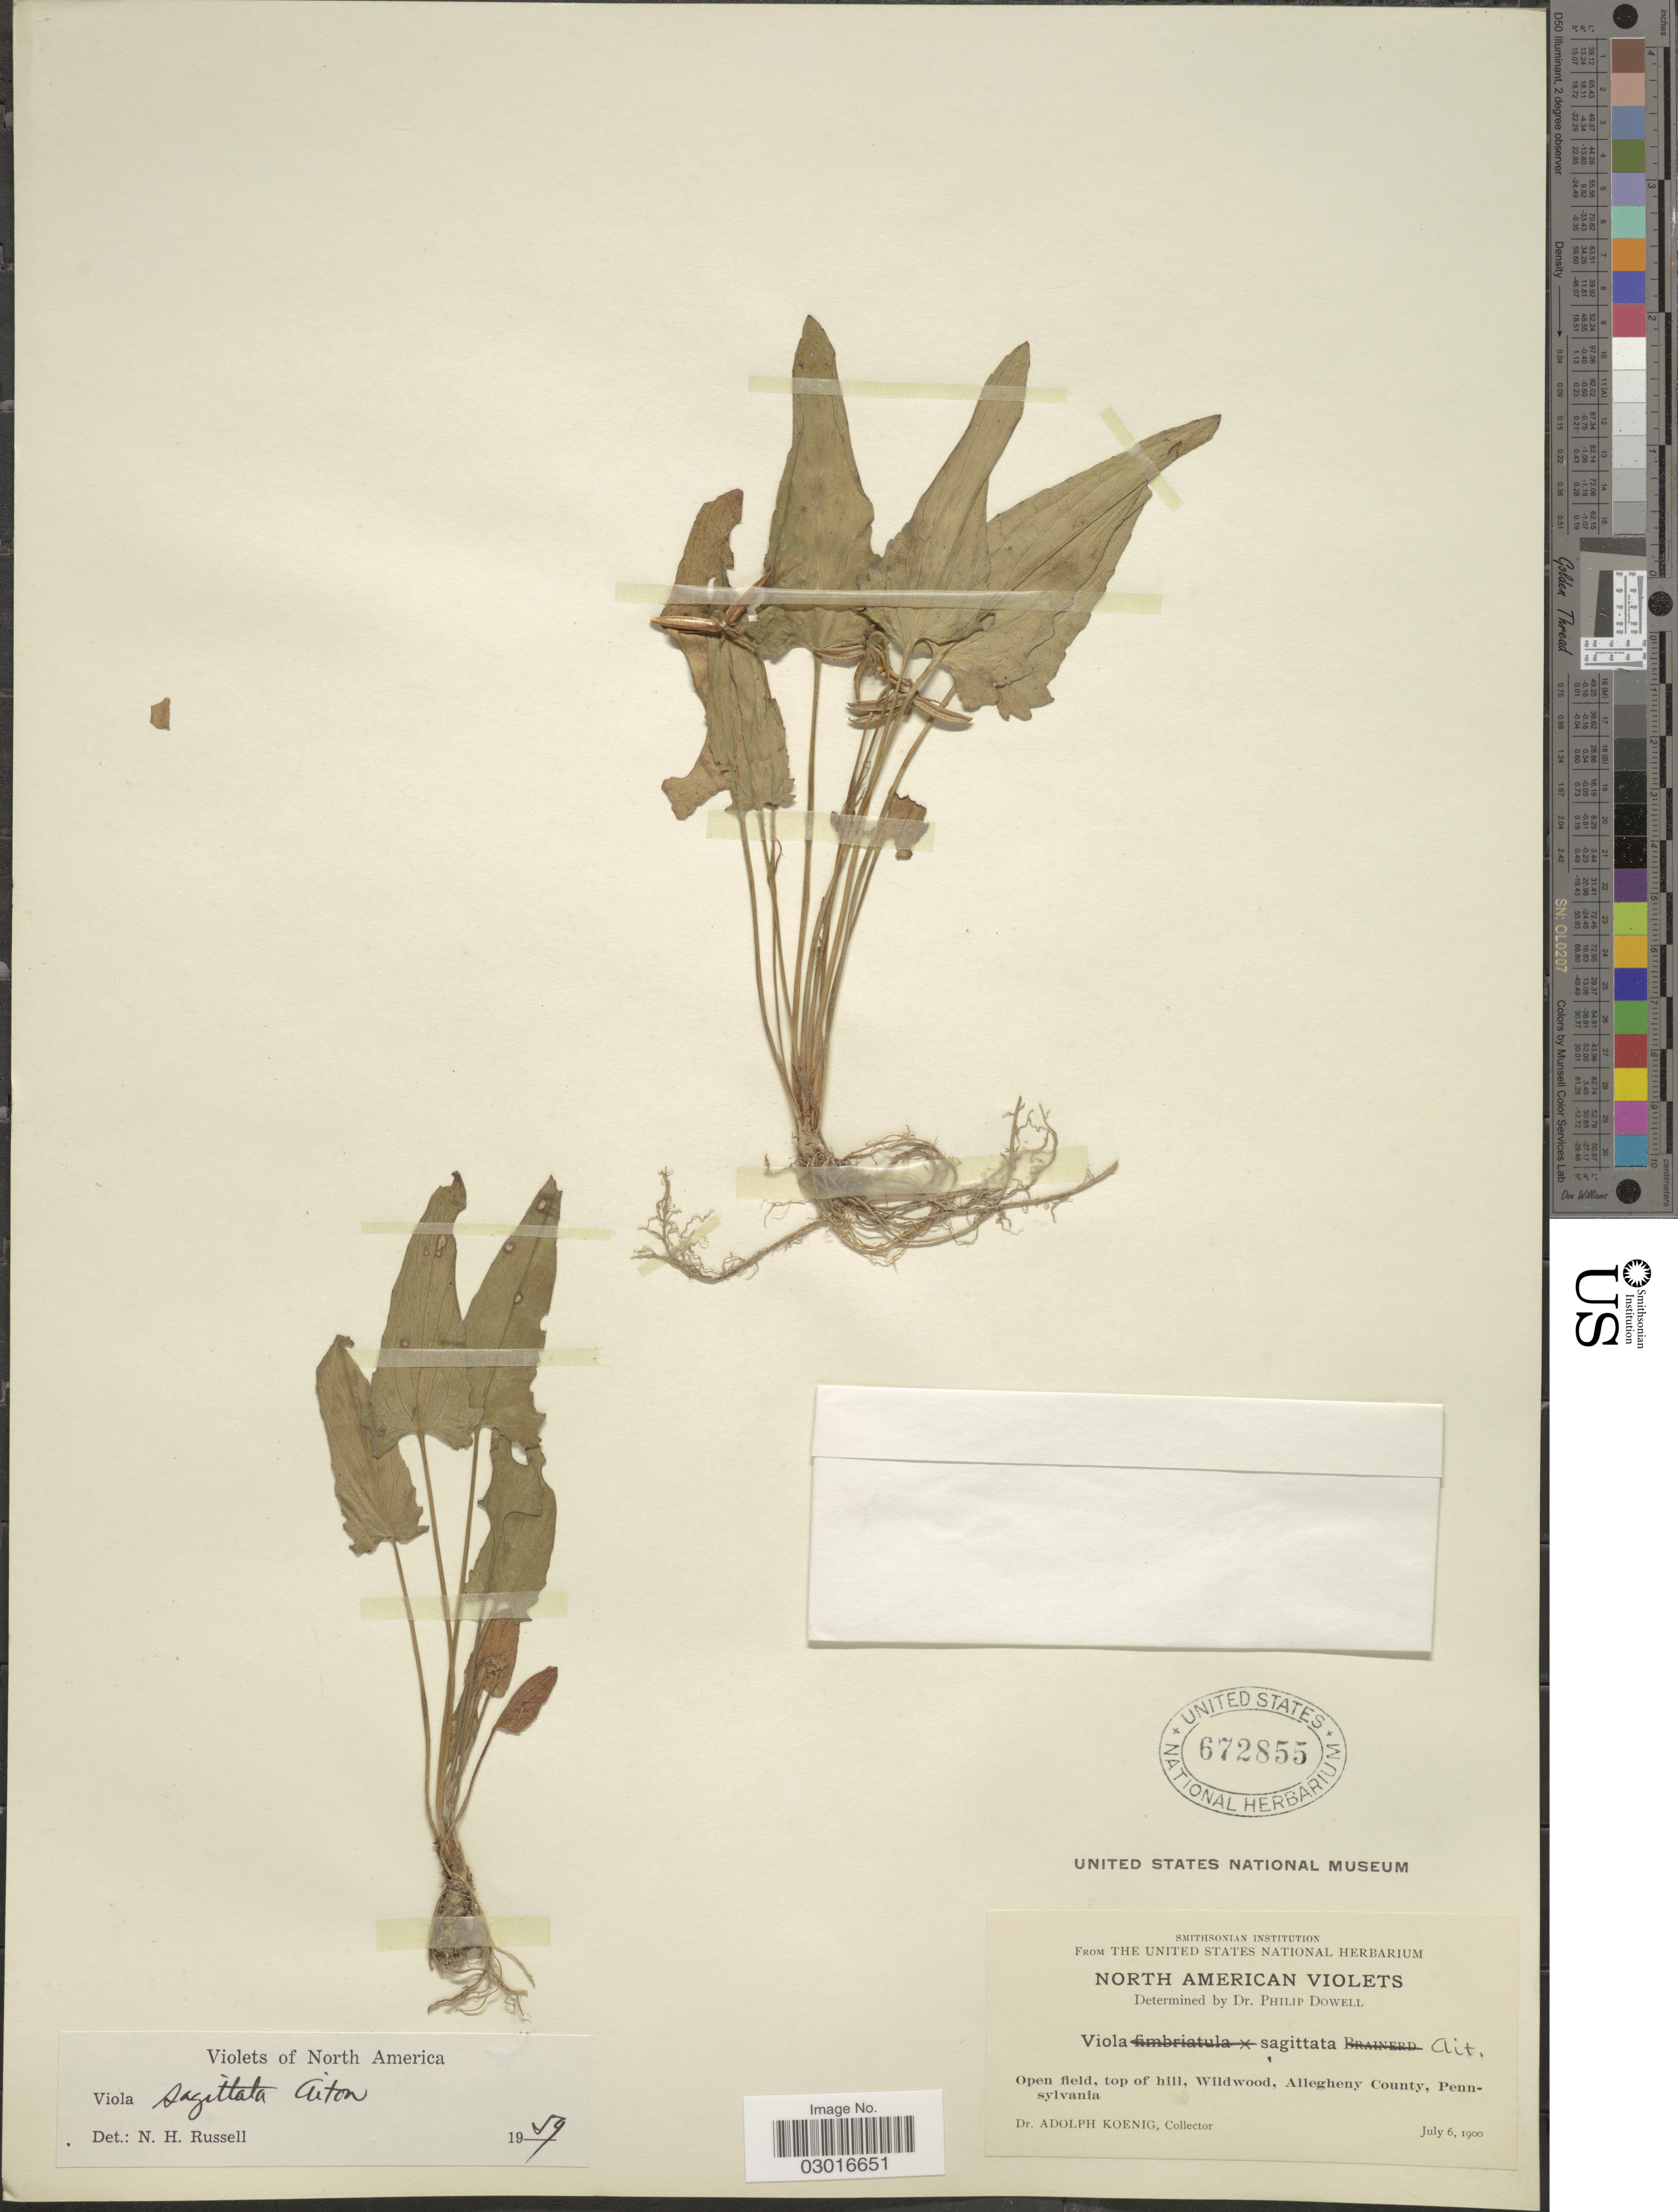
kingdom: Plantae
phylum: Tracheophyta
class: Magnoliopsida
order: Malpighiales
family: Violaceae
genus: Viola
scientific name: Viola sagittata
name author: Aiton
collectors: A. Koenig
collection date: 1900-07-06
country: United States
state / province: Pennsylvania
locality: Open field, top of hill, Wildwood, Allegheny County.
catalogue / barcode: US 672855